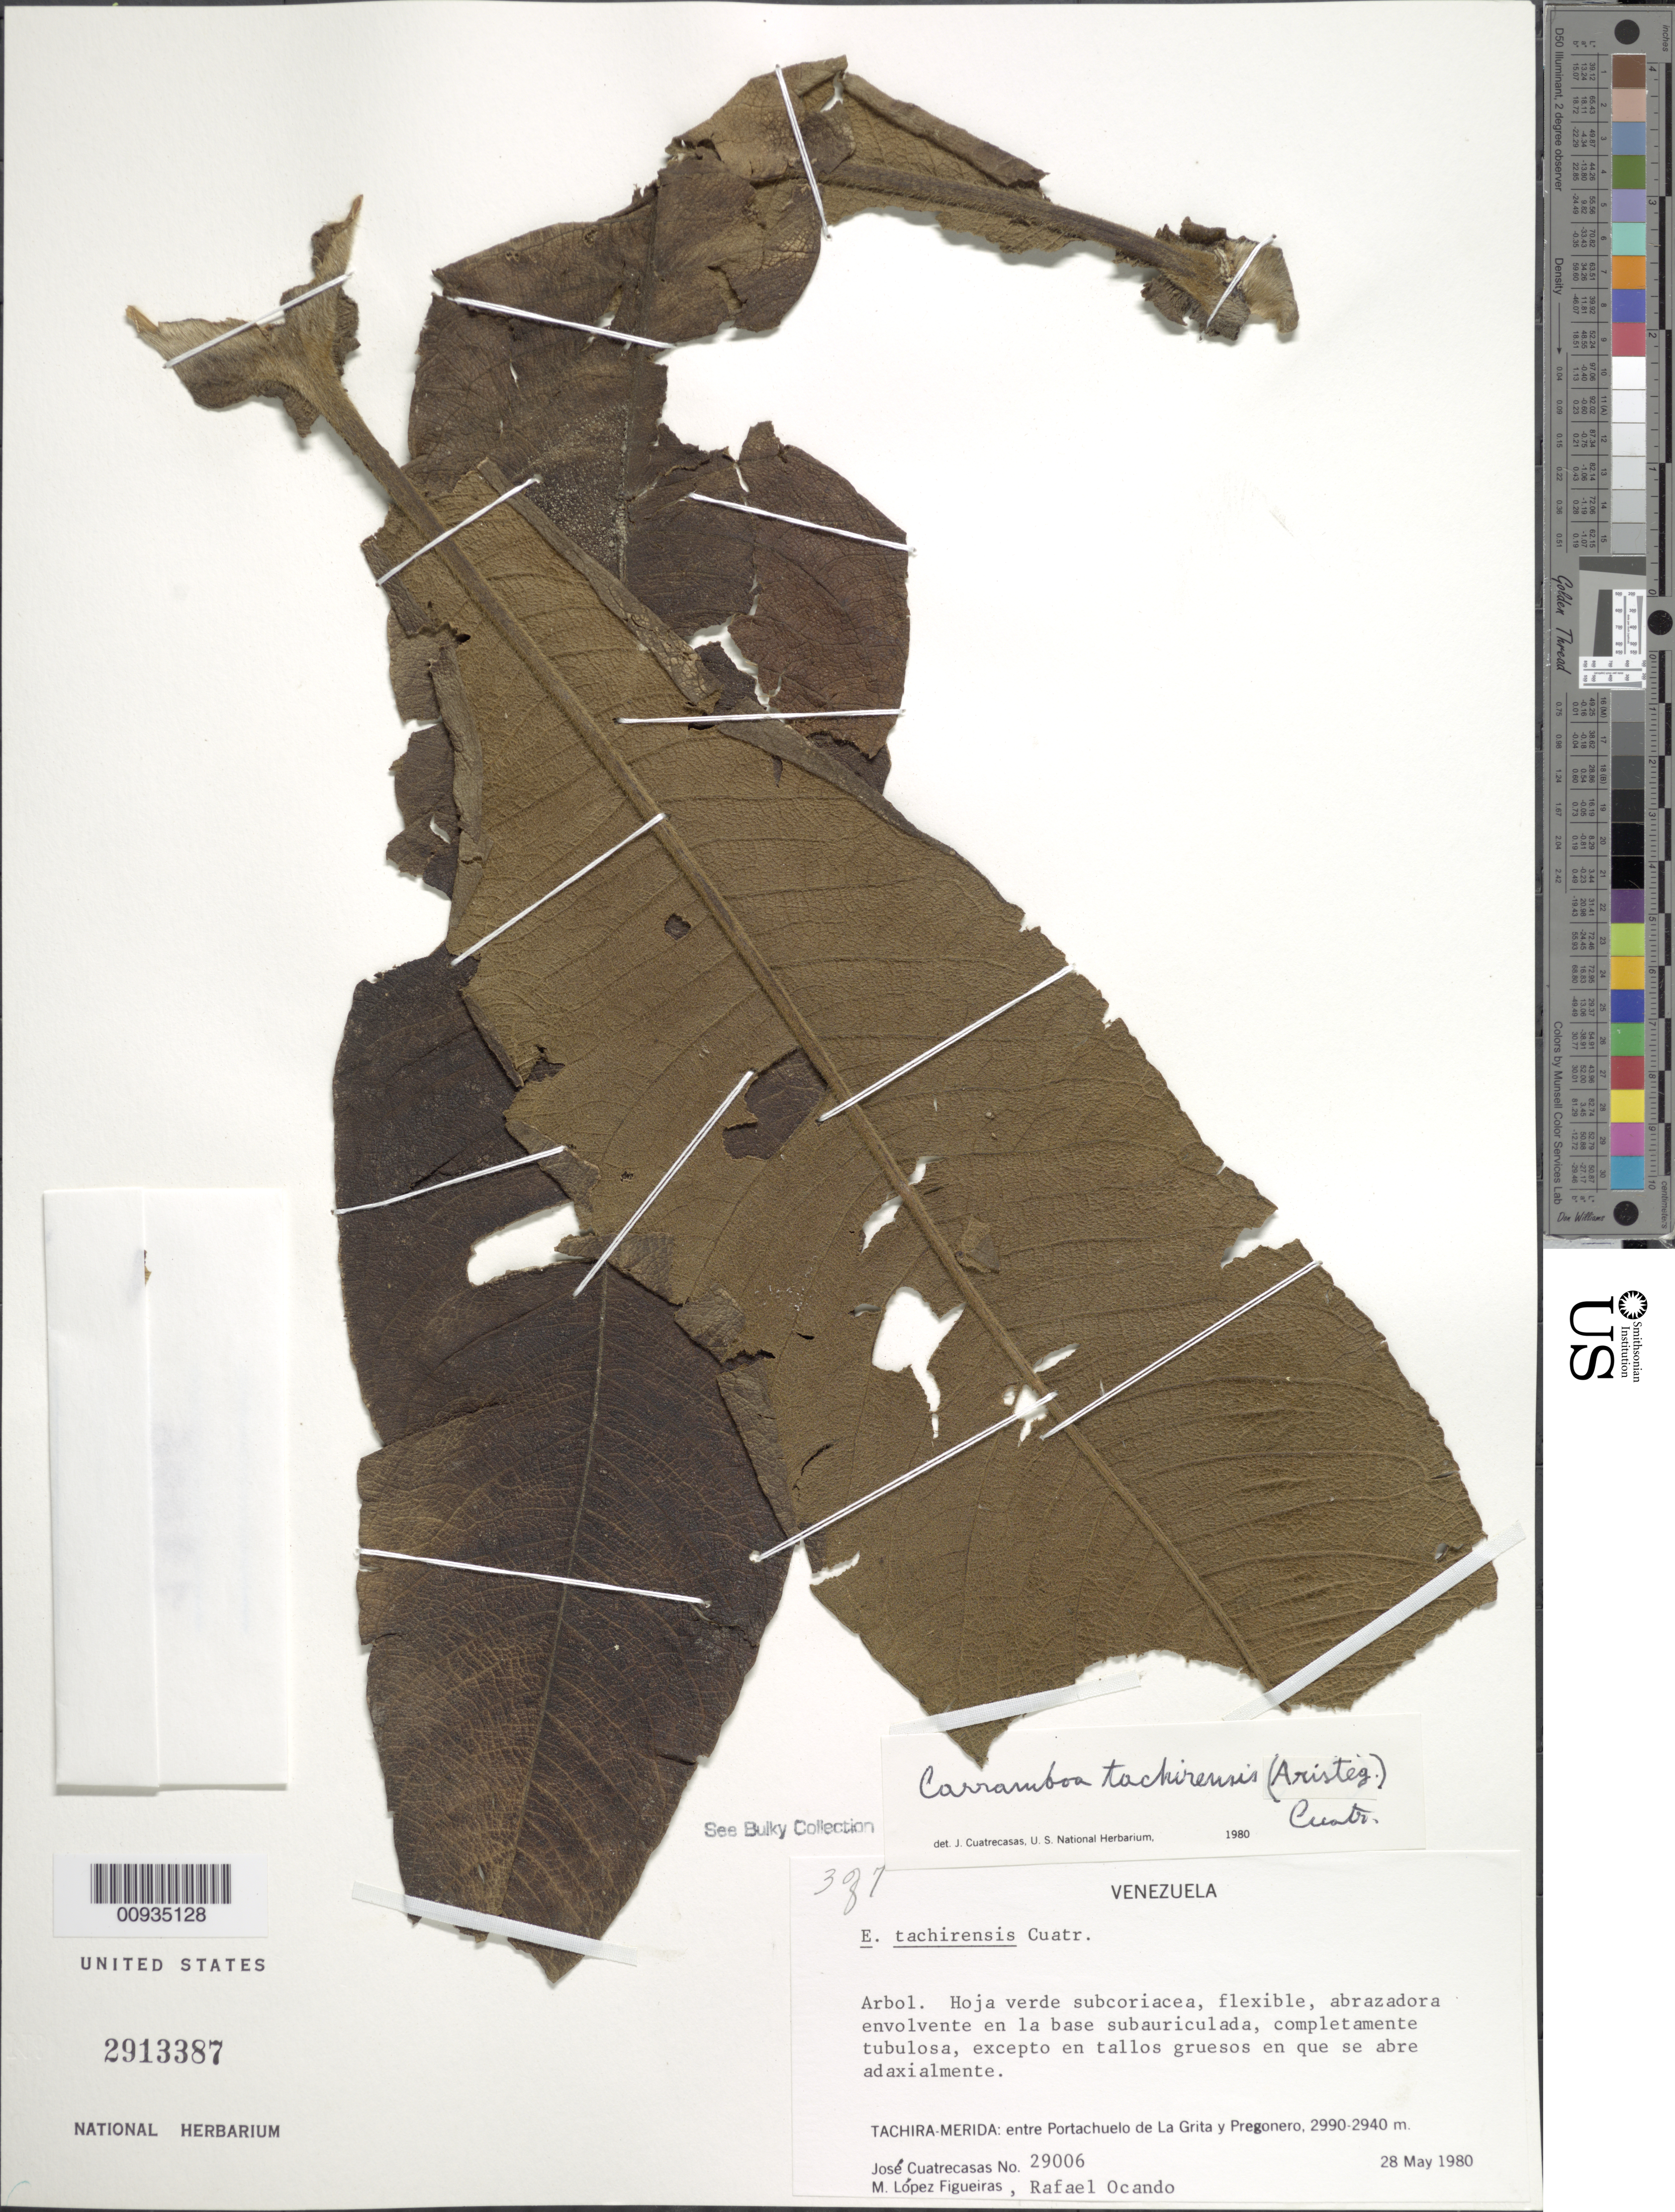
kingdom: Plantae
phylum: Tracheophyta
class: Magnoliopsida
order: Asterales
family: Asteraceae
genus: Carramboa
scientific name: Carramboa tachirensis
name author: (Aristeg.) Cuatrec.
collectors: J. Cuatrecasas, M. López Figueiras & R. Ocando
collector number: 29006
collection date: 1980-05-28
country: Venezuela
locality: Tachira-Merida: entre Portachuelo de La Grita y Pregonero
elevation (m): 2940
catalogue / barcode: US 2913387